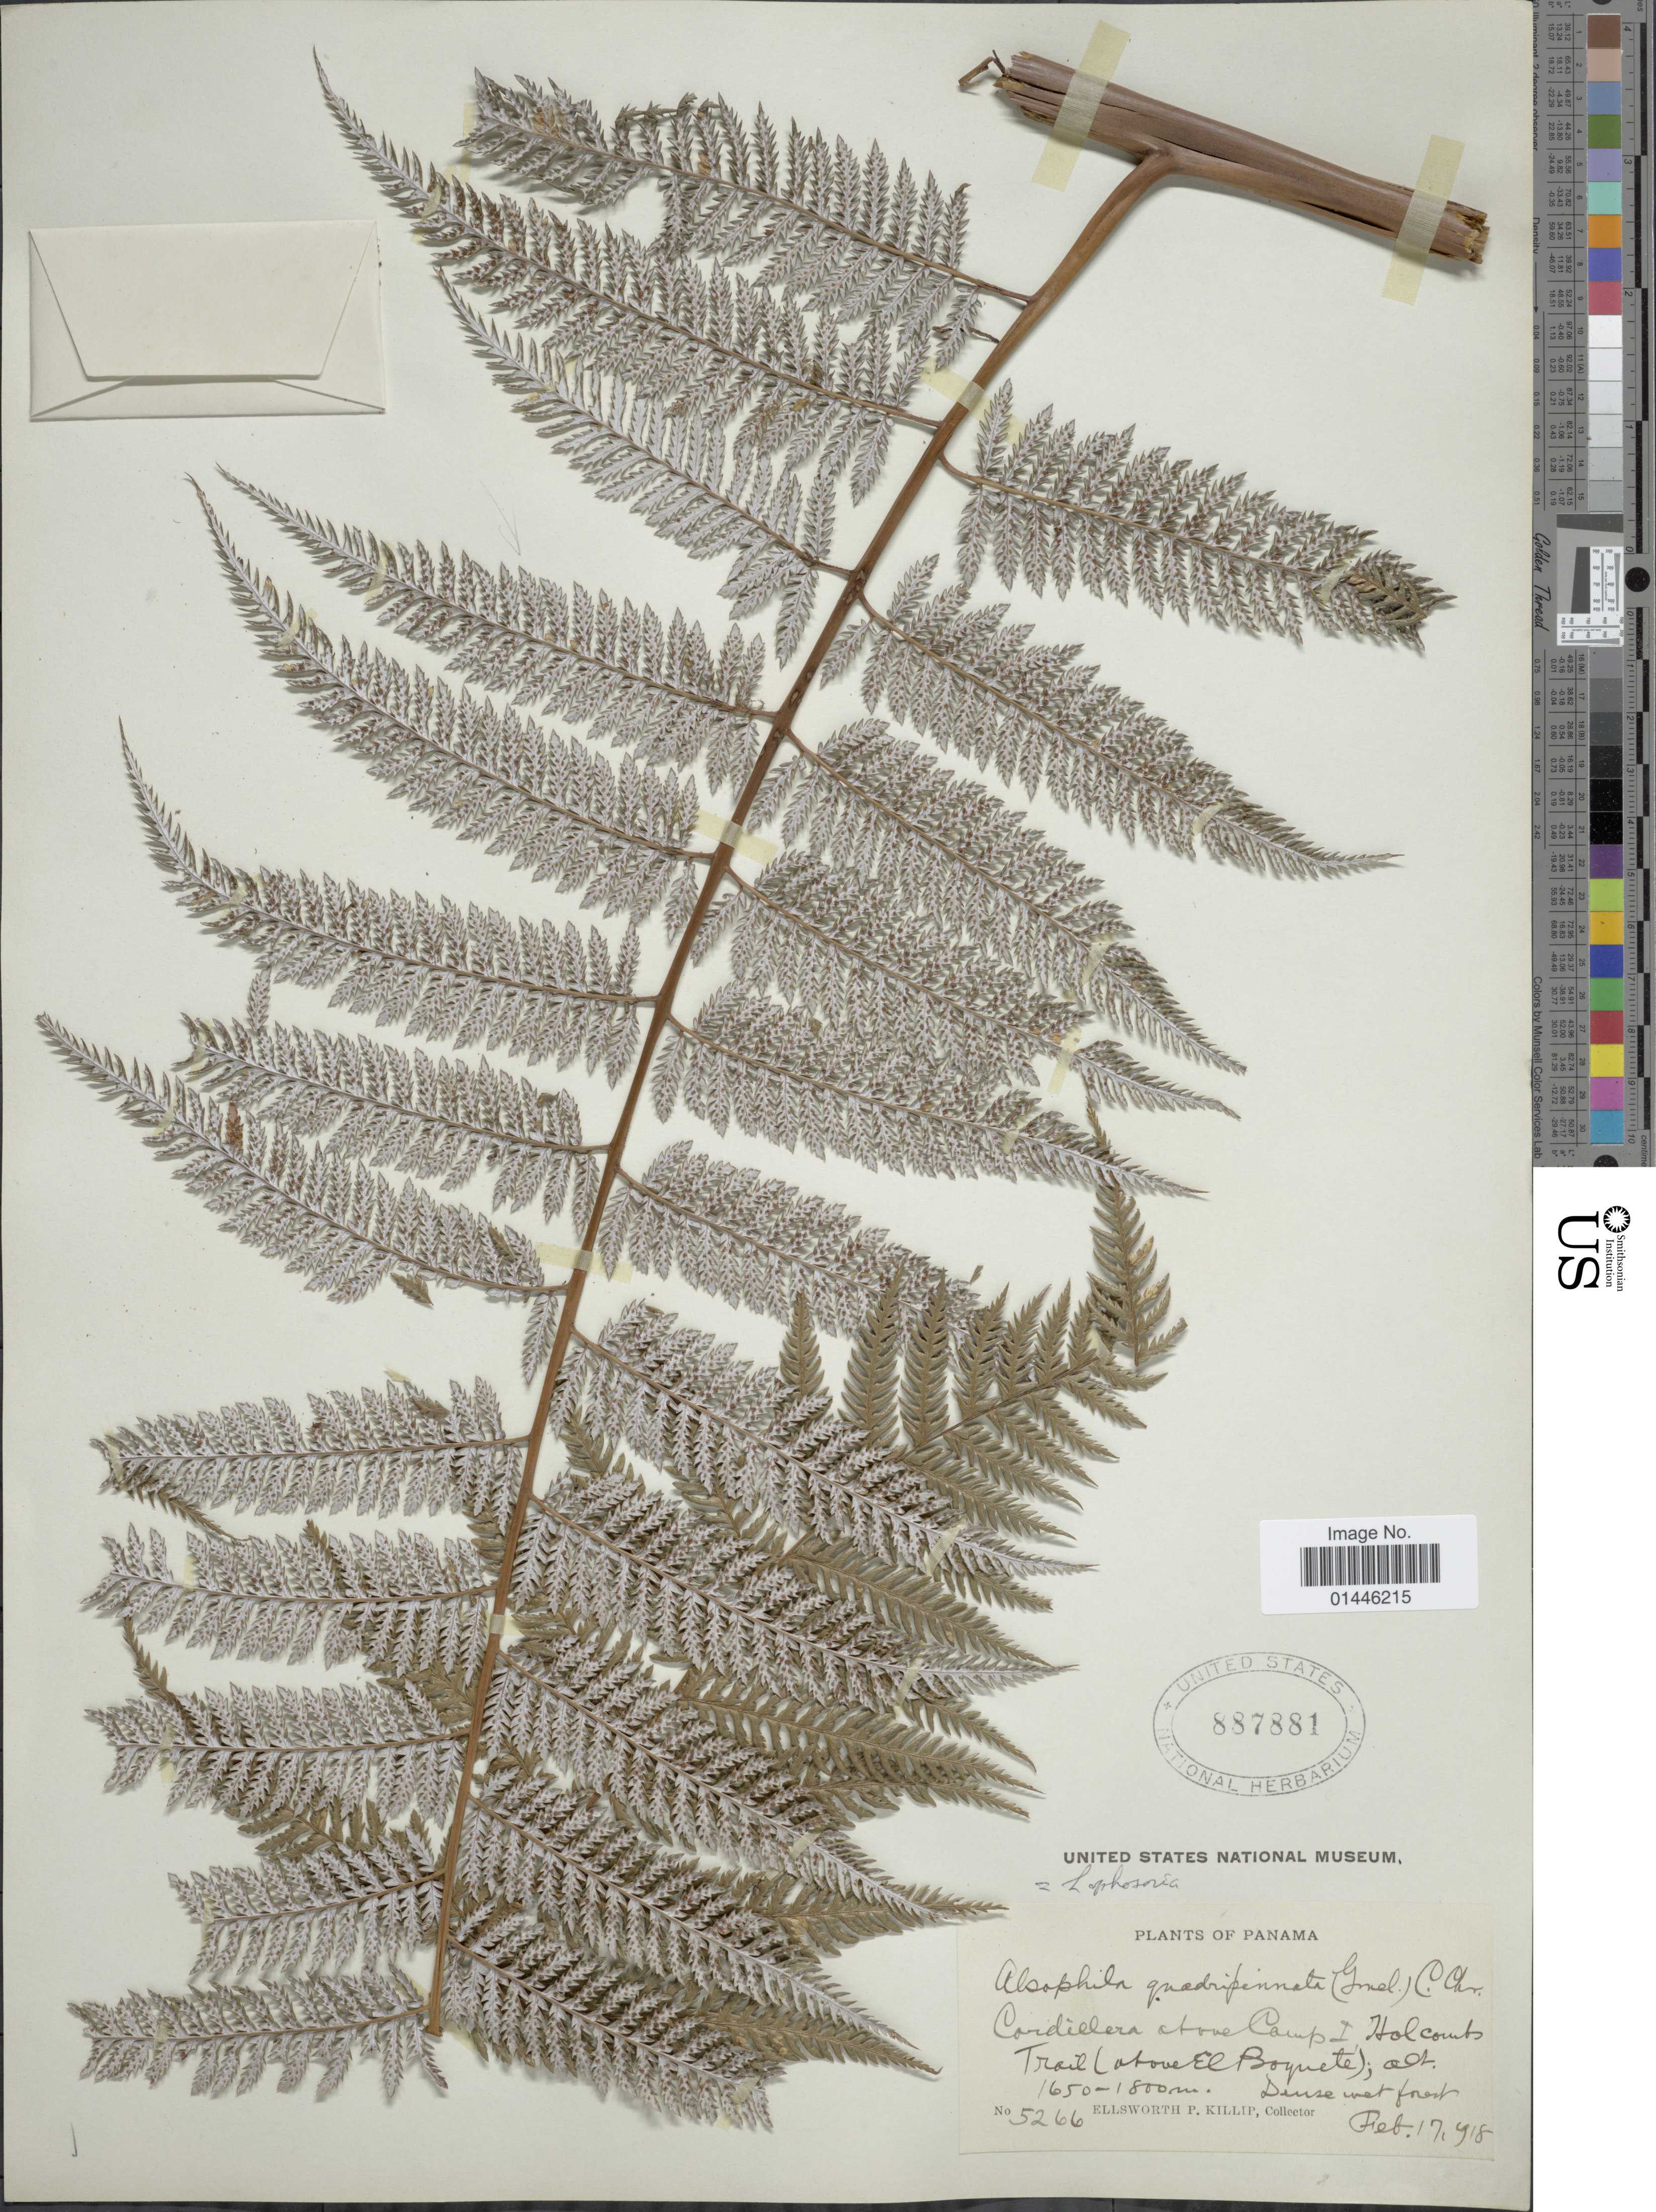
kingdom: Plantae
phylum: Tracheophyta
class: Polypodiopsida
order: Cyatheales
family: Dicksoniaceae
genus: Lophosoria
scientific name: Lophosoria quadripinnata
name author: (J.F. Gmel.) C. Chr.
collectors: E. P. Killip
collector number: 5266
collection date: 1918-02-17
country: Panama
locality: Cordillera above Camp I Holcombs Trail (above El Boquete)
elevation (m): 1650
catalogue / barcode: US 887881